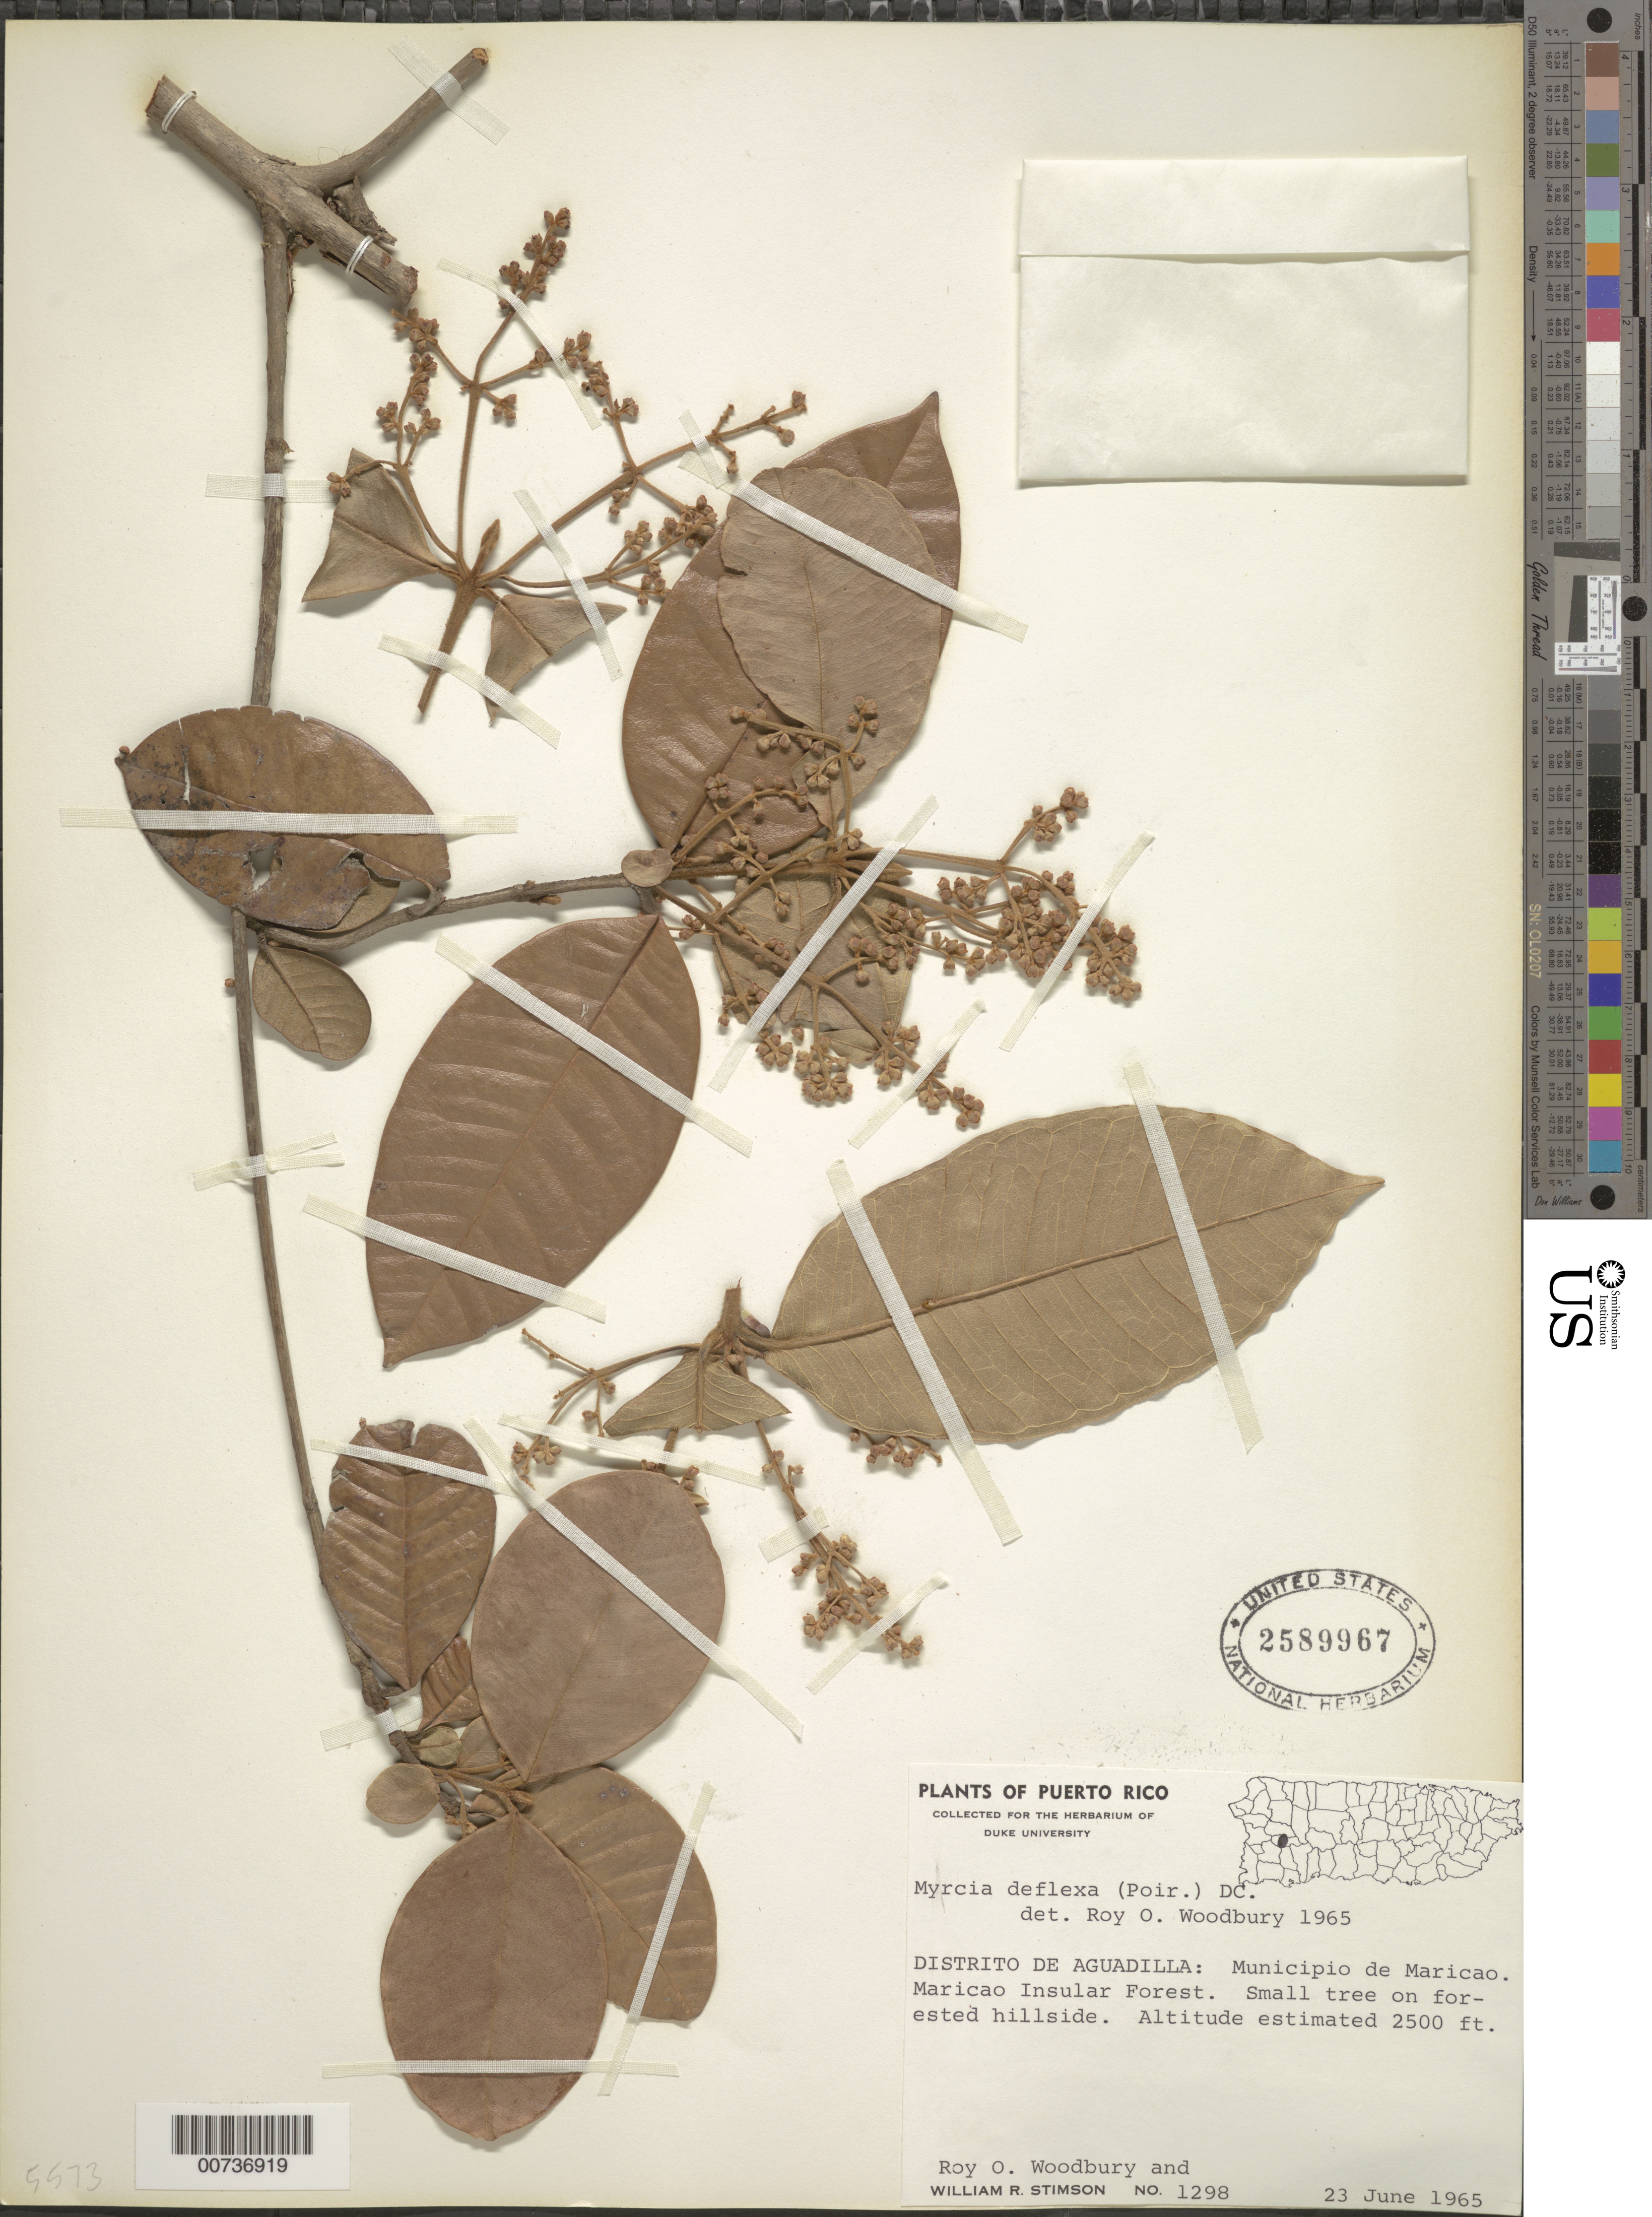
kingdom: Plantae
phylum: Tracheophyta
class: Magnoliopsida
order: Myrtales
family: Myrtaceae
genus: Myrcia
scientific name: Myrcia deflexa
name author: (Poir.) DC.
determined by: Woodbury, R. O.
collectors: W. R. Stimson & R. O. Woodbury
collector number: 1298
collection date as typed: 23 Jun 1965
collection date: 1965-06-23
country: Puerto Rico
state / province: Maricao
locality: Maricao Insular Forest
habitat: On forested hillside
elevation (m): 762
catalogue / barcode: US 2589967